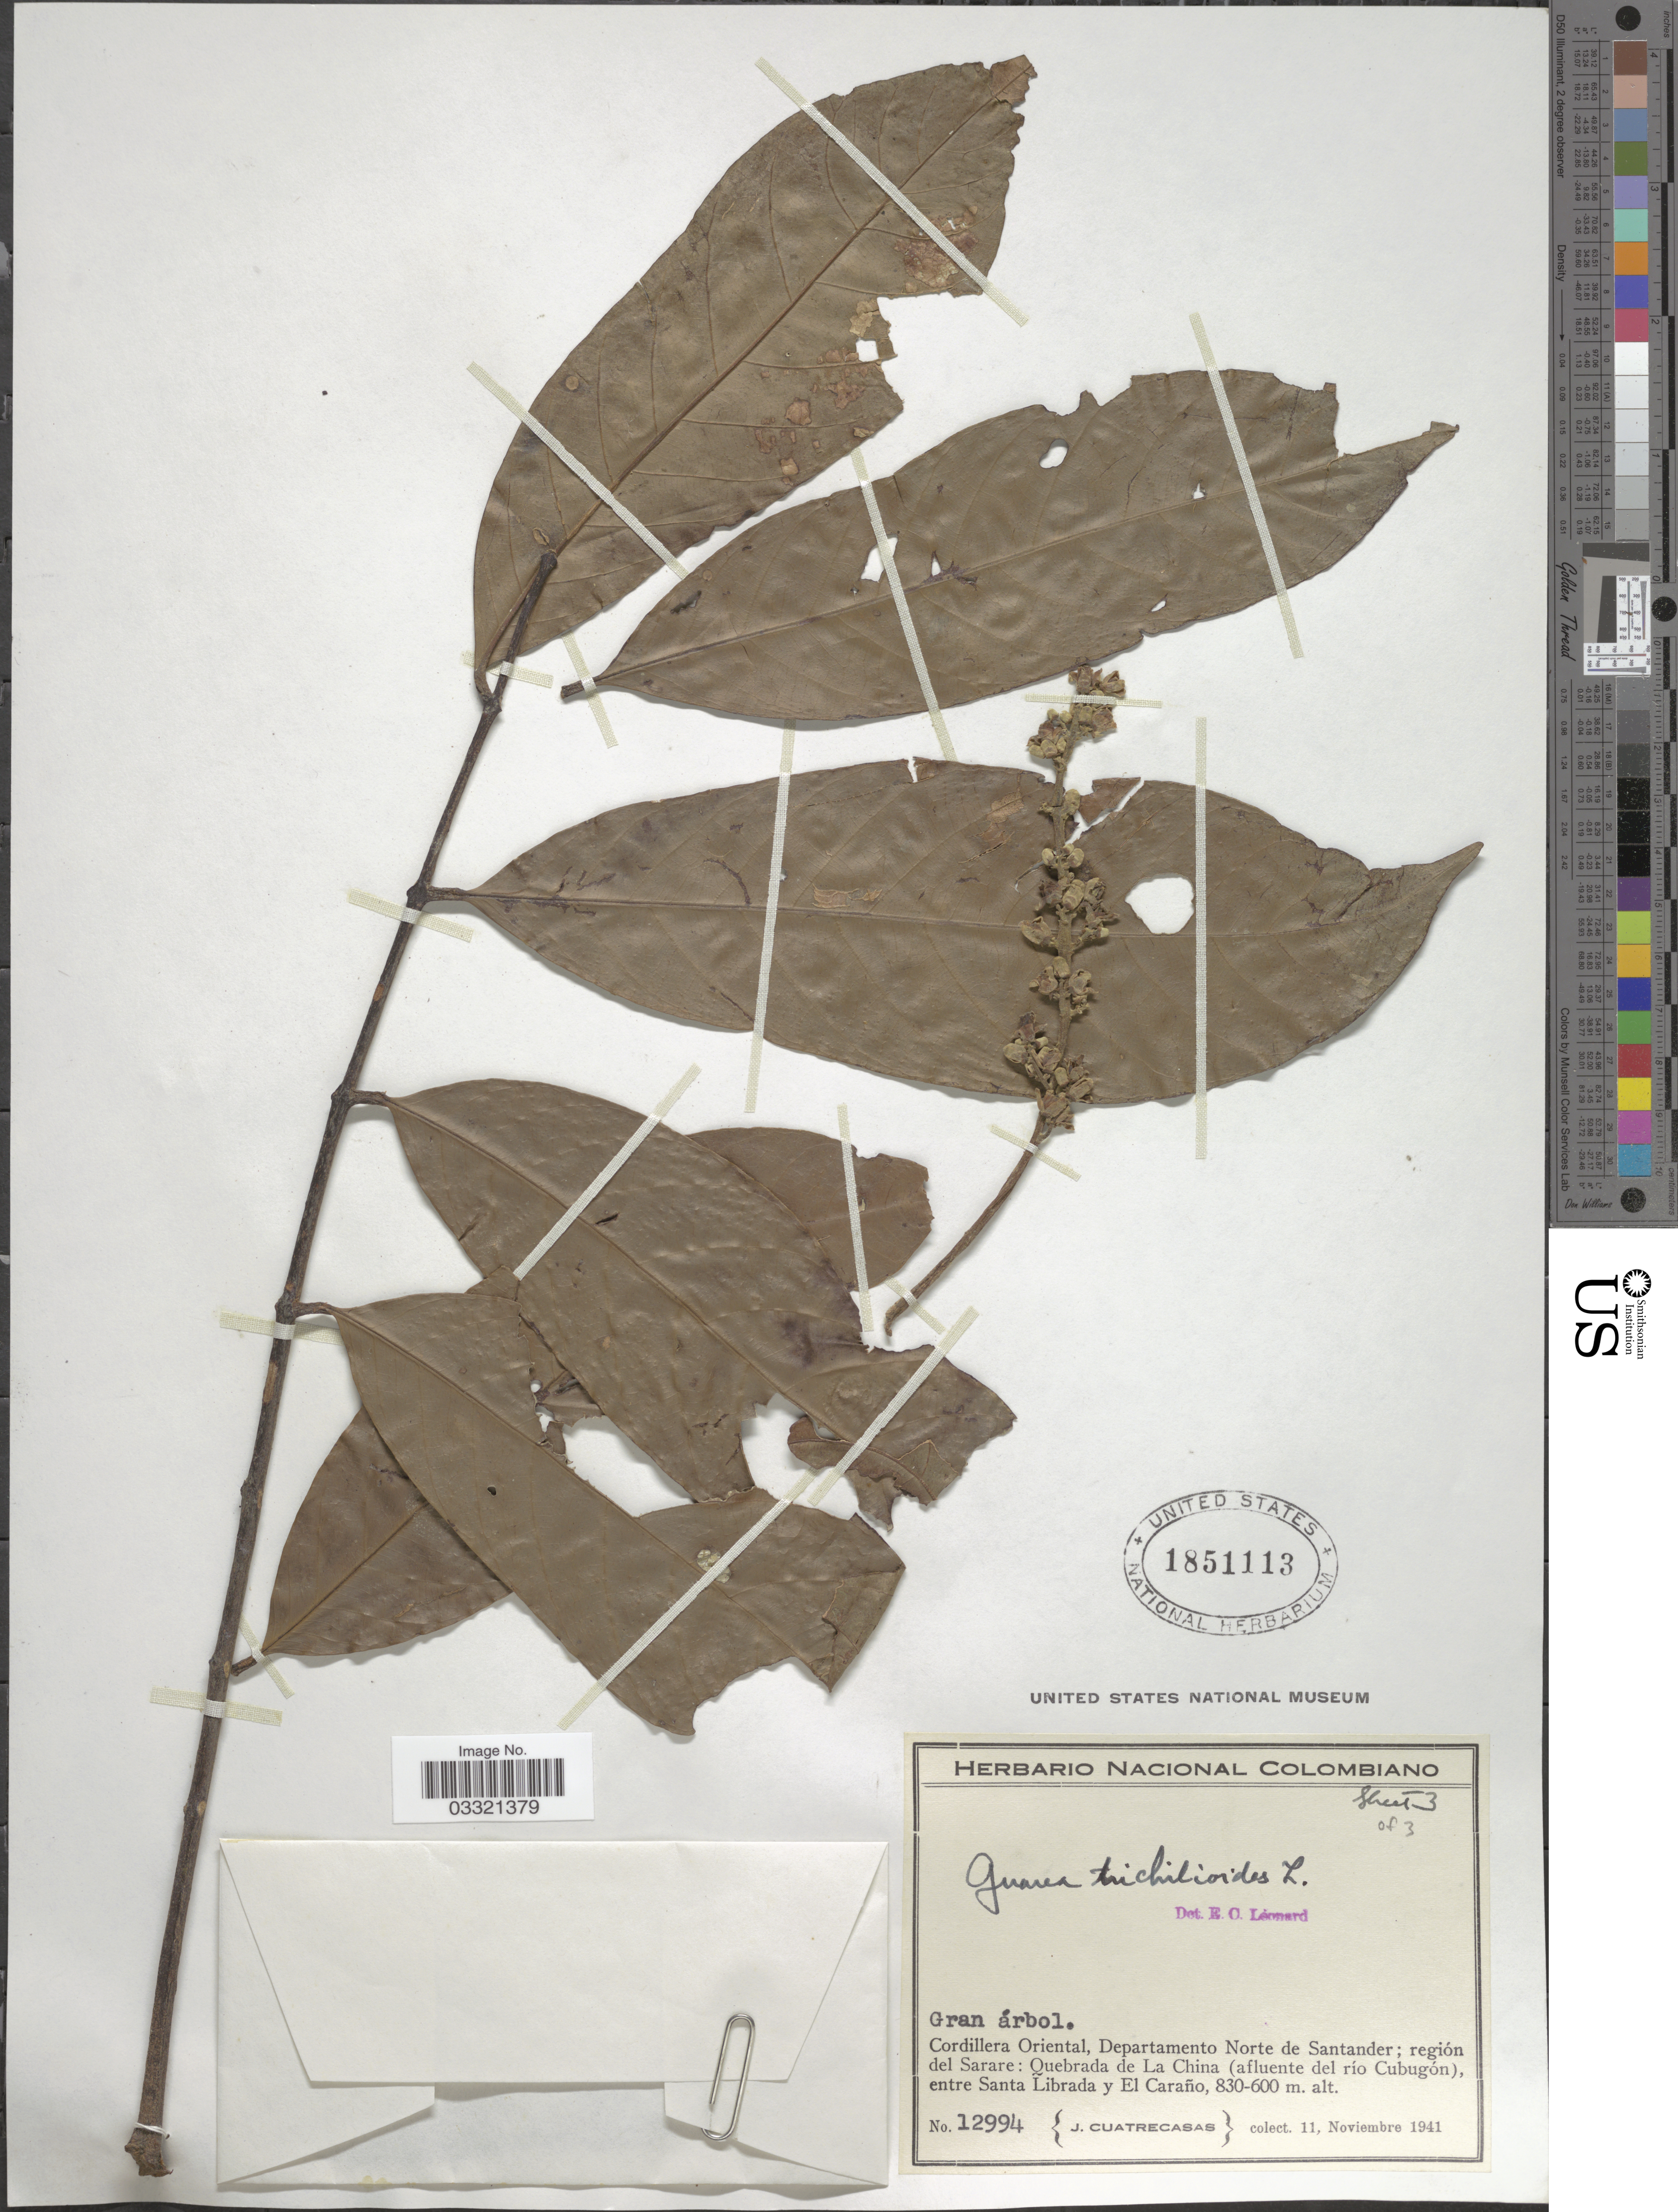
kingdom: Plantae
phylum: Tracheophyta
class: Magnoliopsida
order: Sapindales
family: Meliaceae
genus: Guarea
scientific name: Guarea guidonia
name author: (L.) Sleumer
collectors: J. Cuatrecasas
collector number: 12994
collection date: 1941-11-11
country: Colombia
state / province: Norte de Santander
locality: Cordillera Oriental, Departamento Norte de Santander; región del Sarare: Quebrada de La China (afluente del río Cubugón), entre Santa Librada y El Caraño.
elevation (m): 600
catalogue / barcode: US 1851113